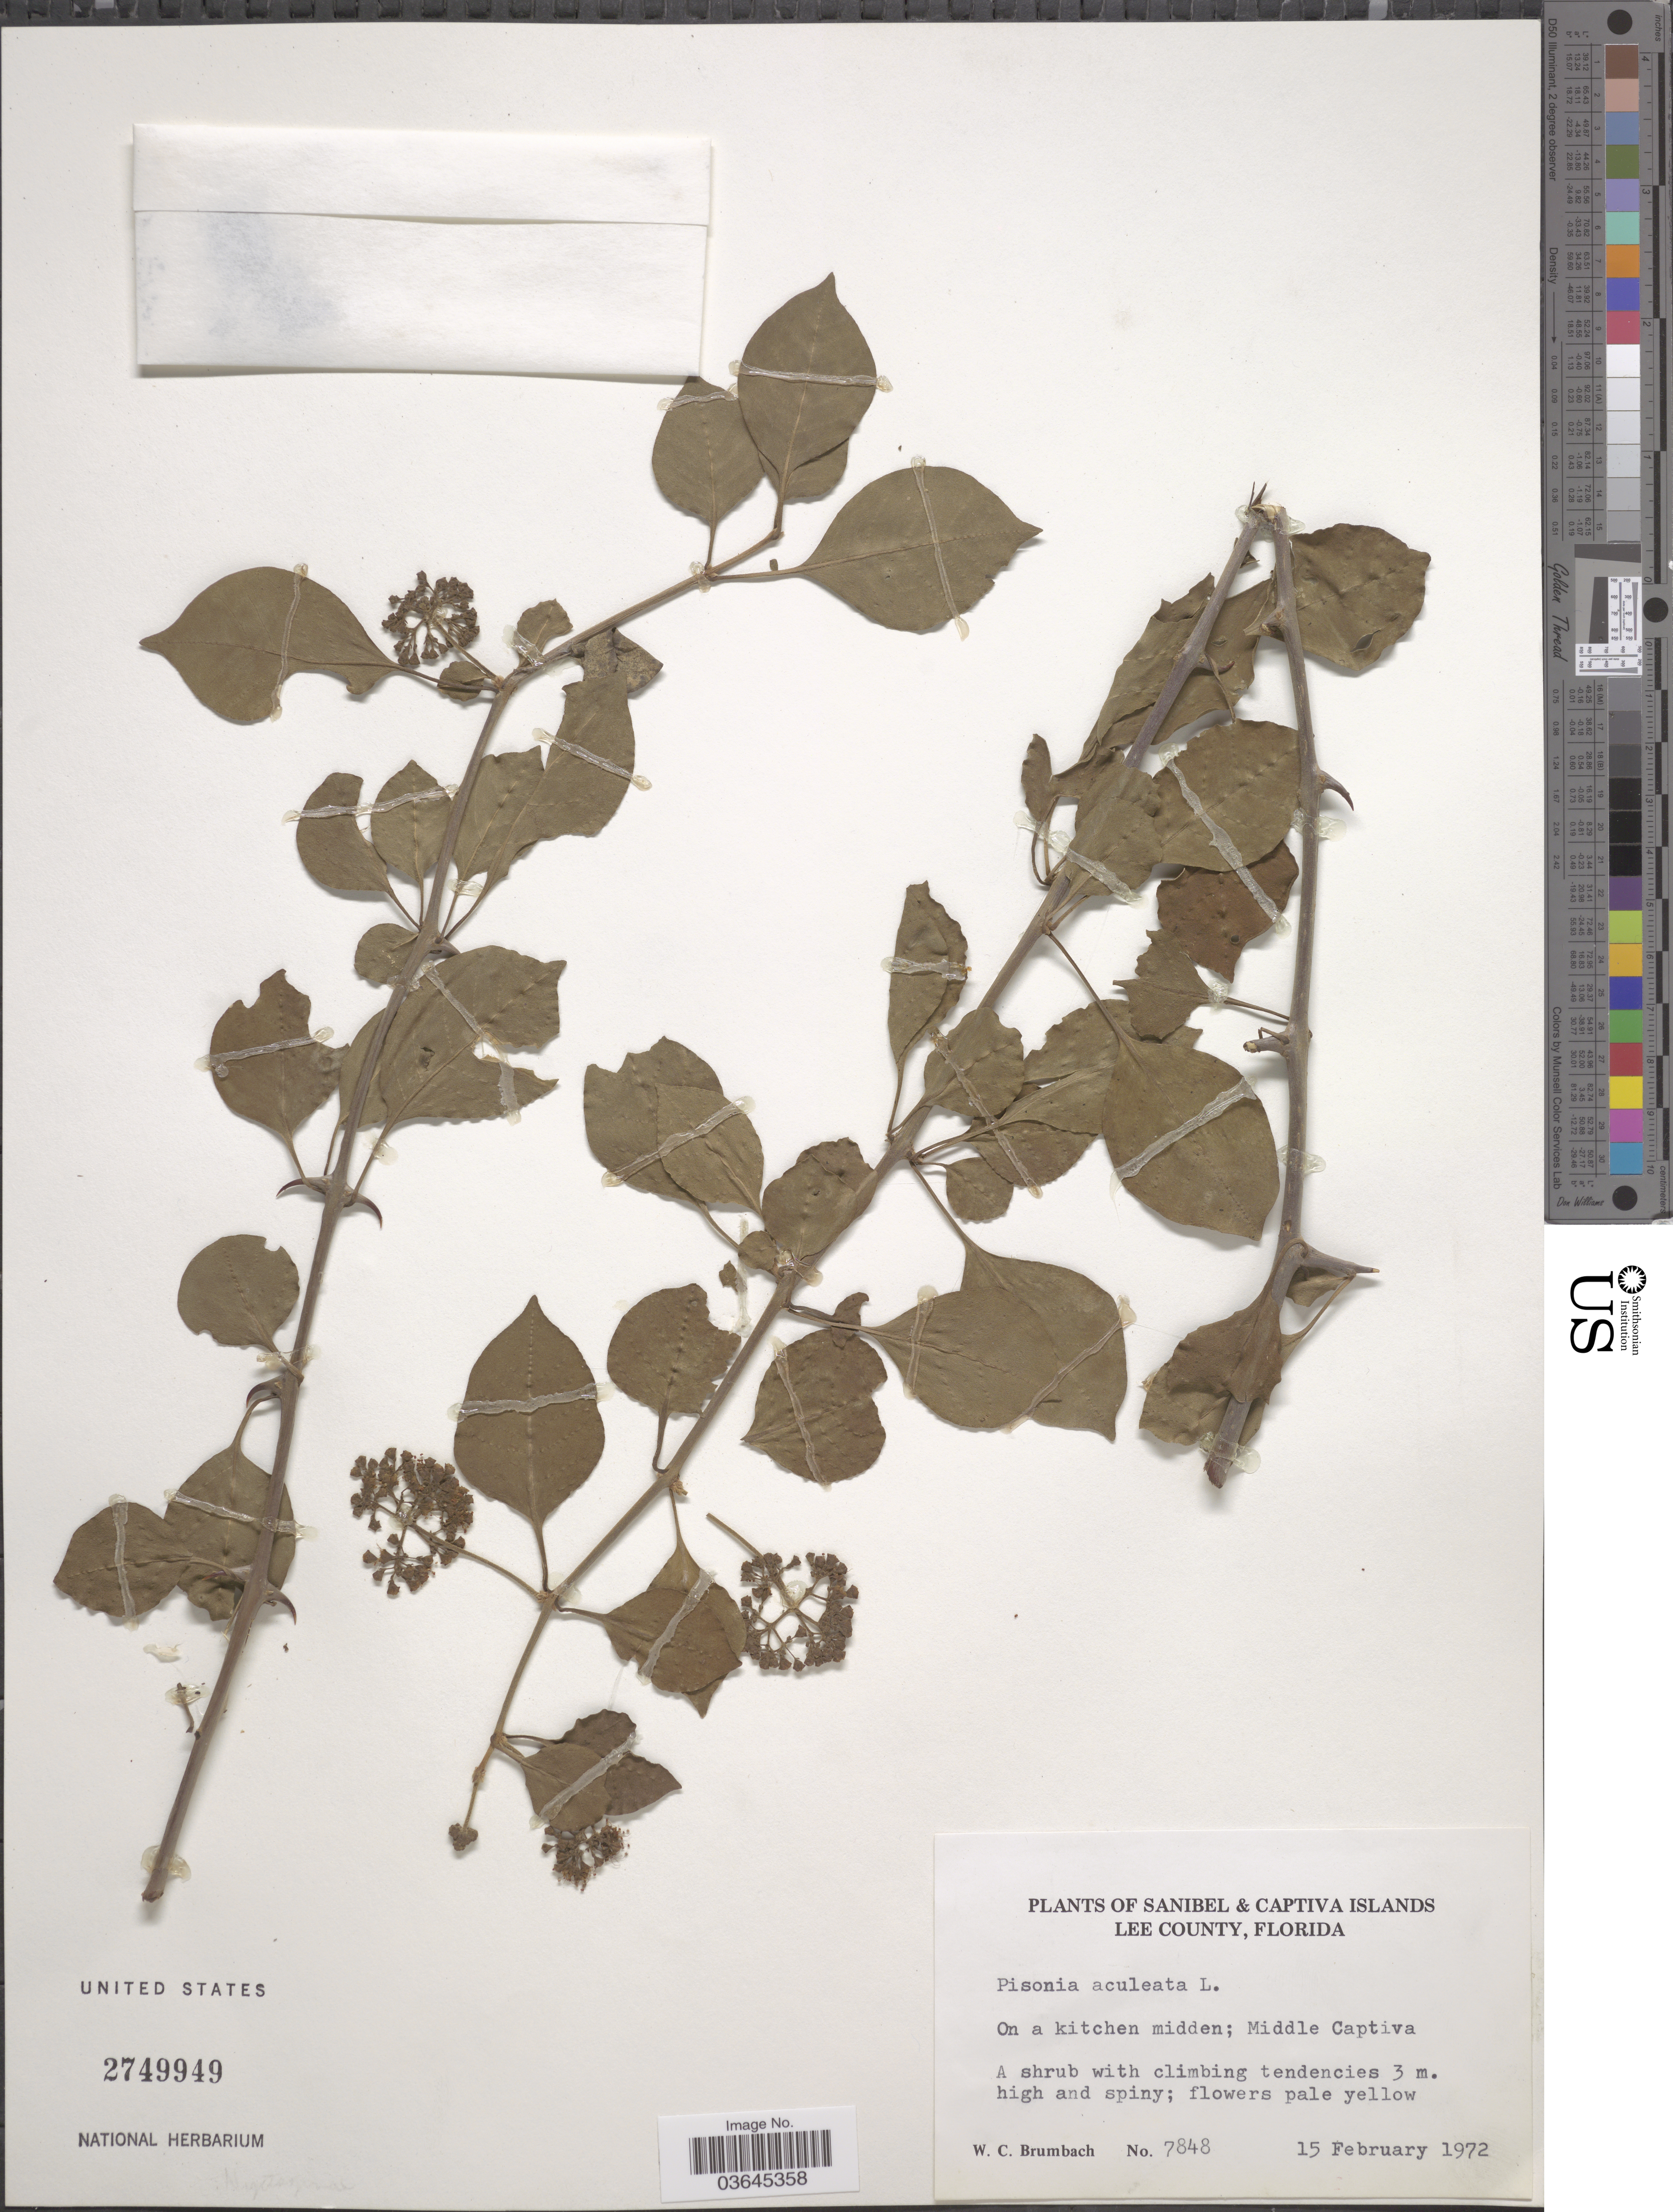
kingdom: Plantae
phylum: Tracheophyta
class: Magnoliopsida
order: Caryophyllales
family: Nyctaginaceae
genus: Pisonia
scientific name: Pisonia aculeata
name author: L.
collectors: W. C. Brumbach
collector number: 7848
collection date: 1972-02-15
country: United States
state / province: Florida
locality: Lee County. On a kitchen midden; Middle Captiva.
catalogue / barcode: US 2749949